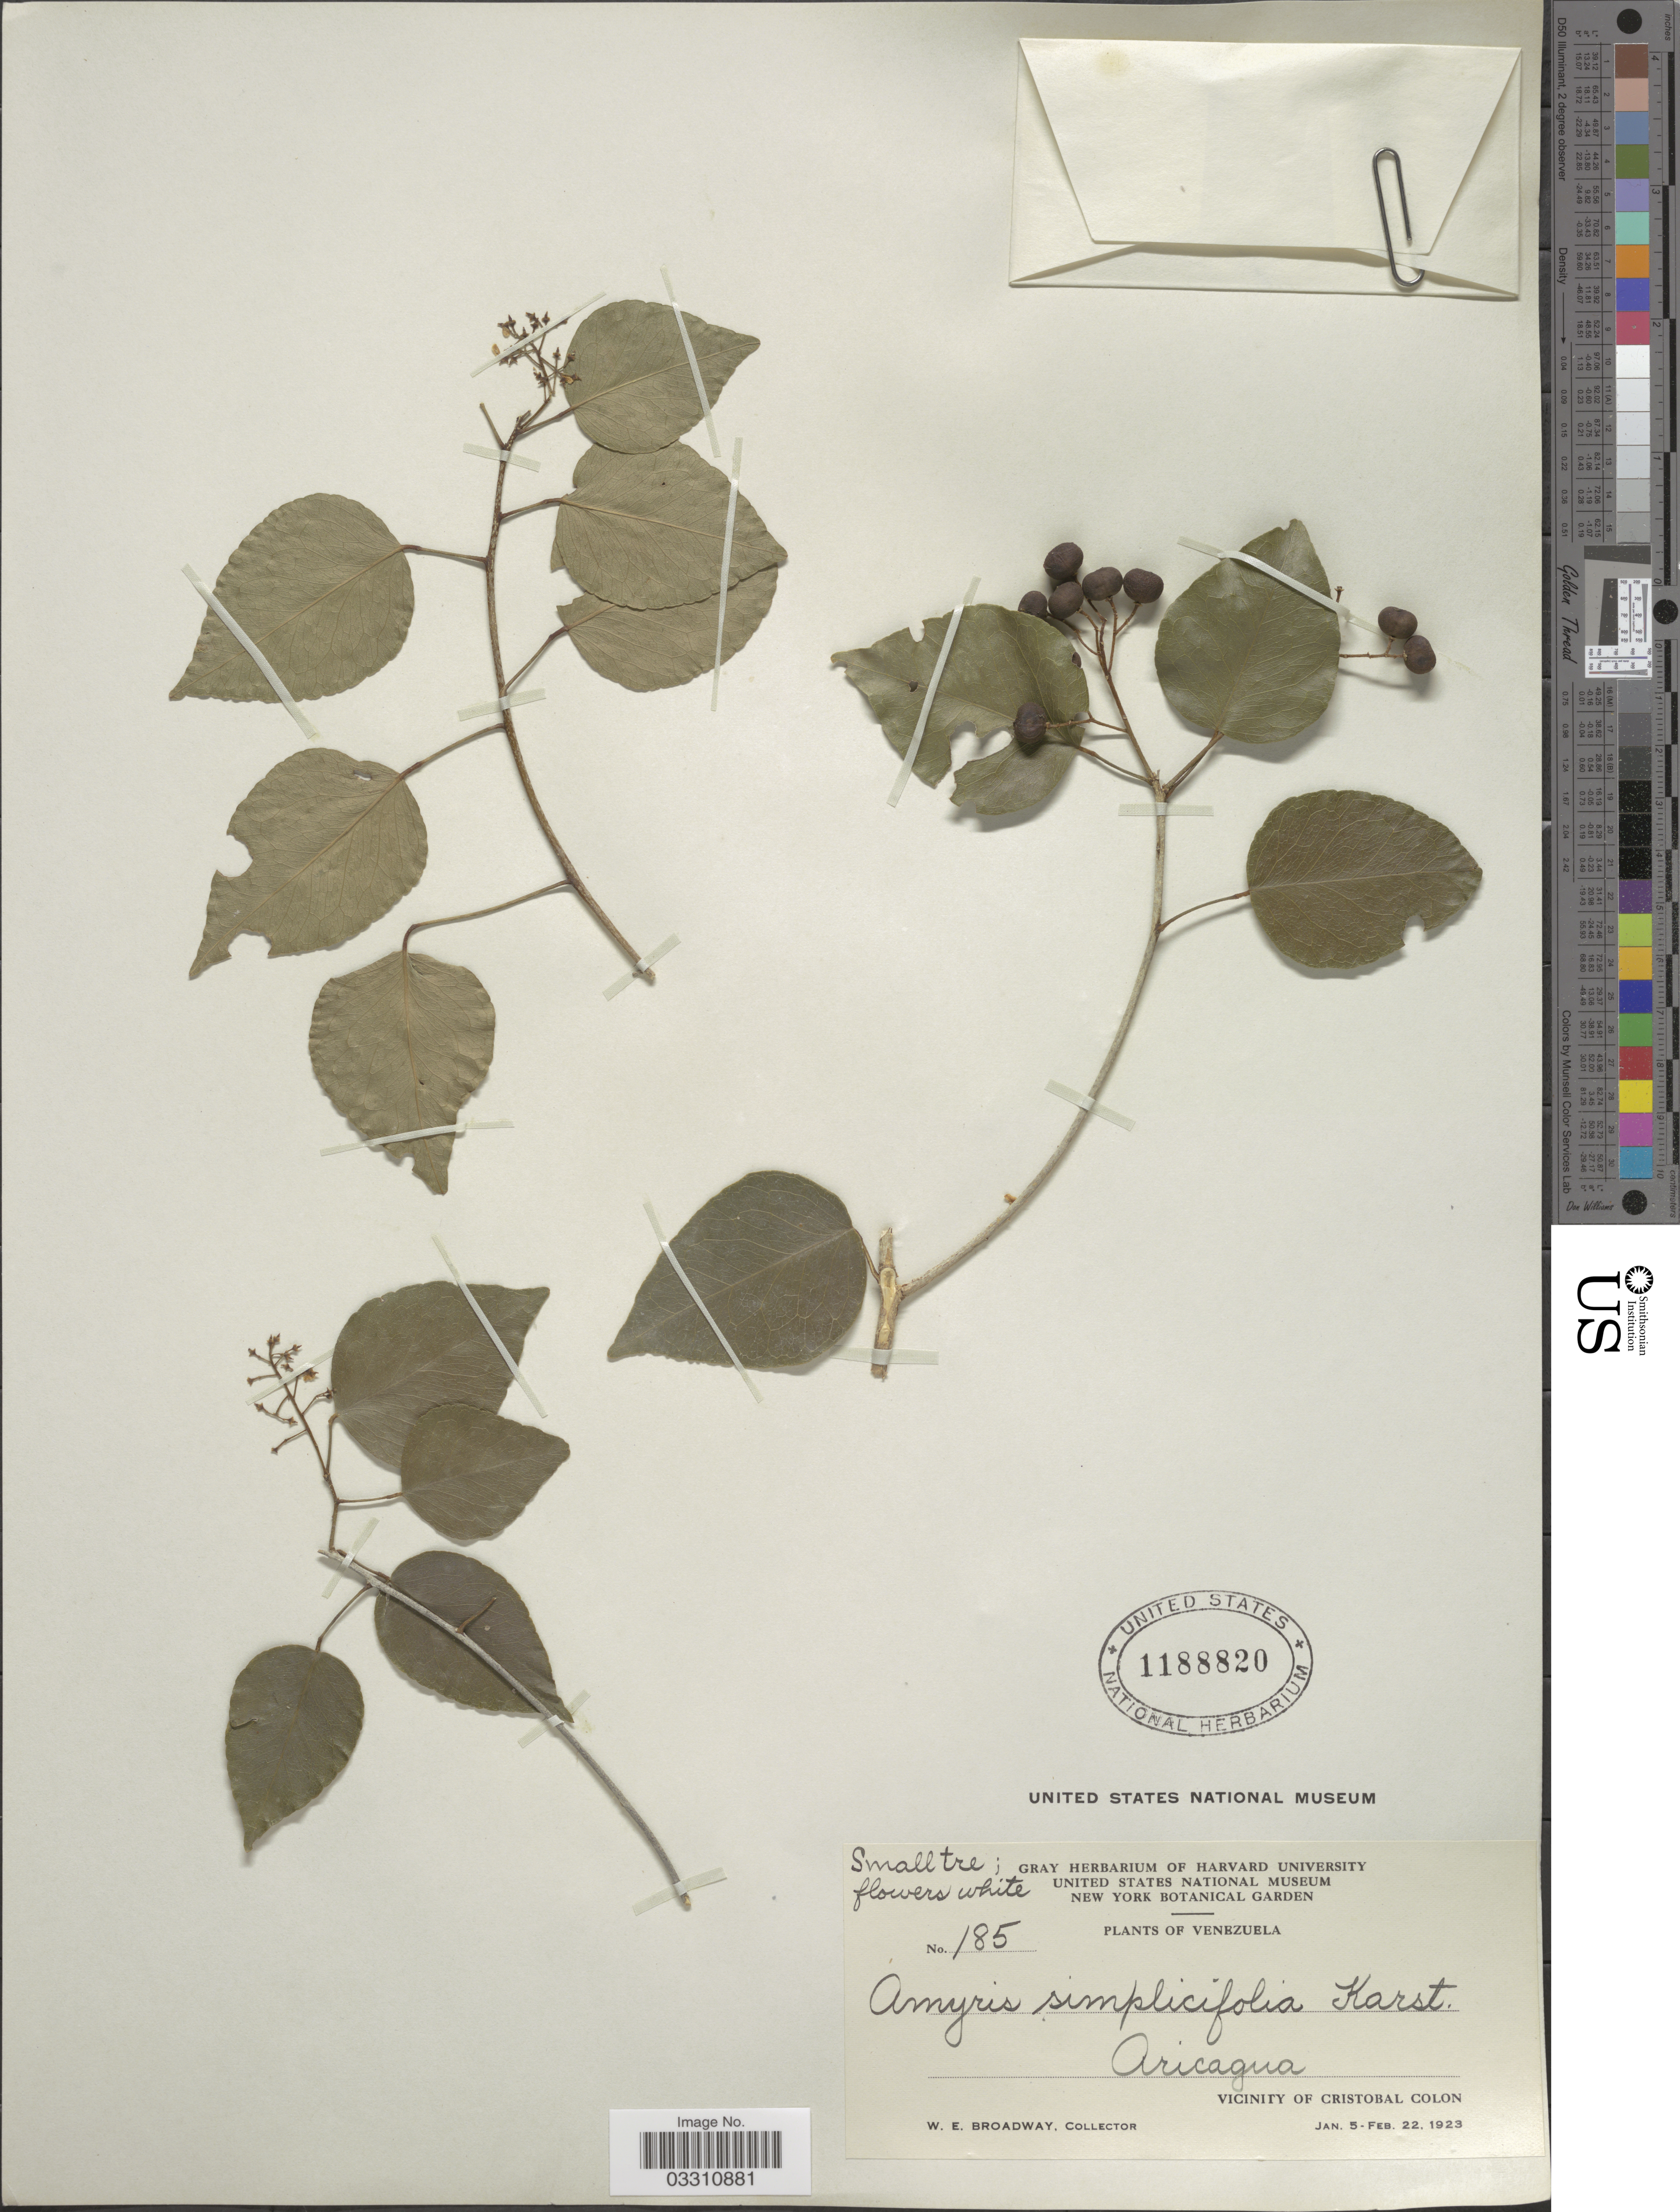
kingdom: Plantae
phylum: Tracheophyta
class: Magnoliopsida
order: Sapindales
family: Rutaceae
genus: Amyris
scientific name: Amyris ignea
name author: Steyerm.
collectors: W. E. Broadway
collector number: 185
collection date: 1923-01-05/1923-02-22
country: Venezuela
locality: Aricagua, Vicinity of Cristobal Colon.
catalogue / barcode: US 1188820